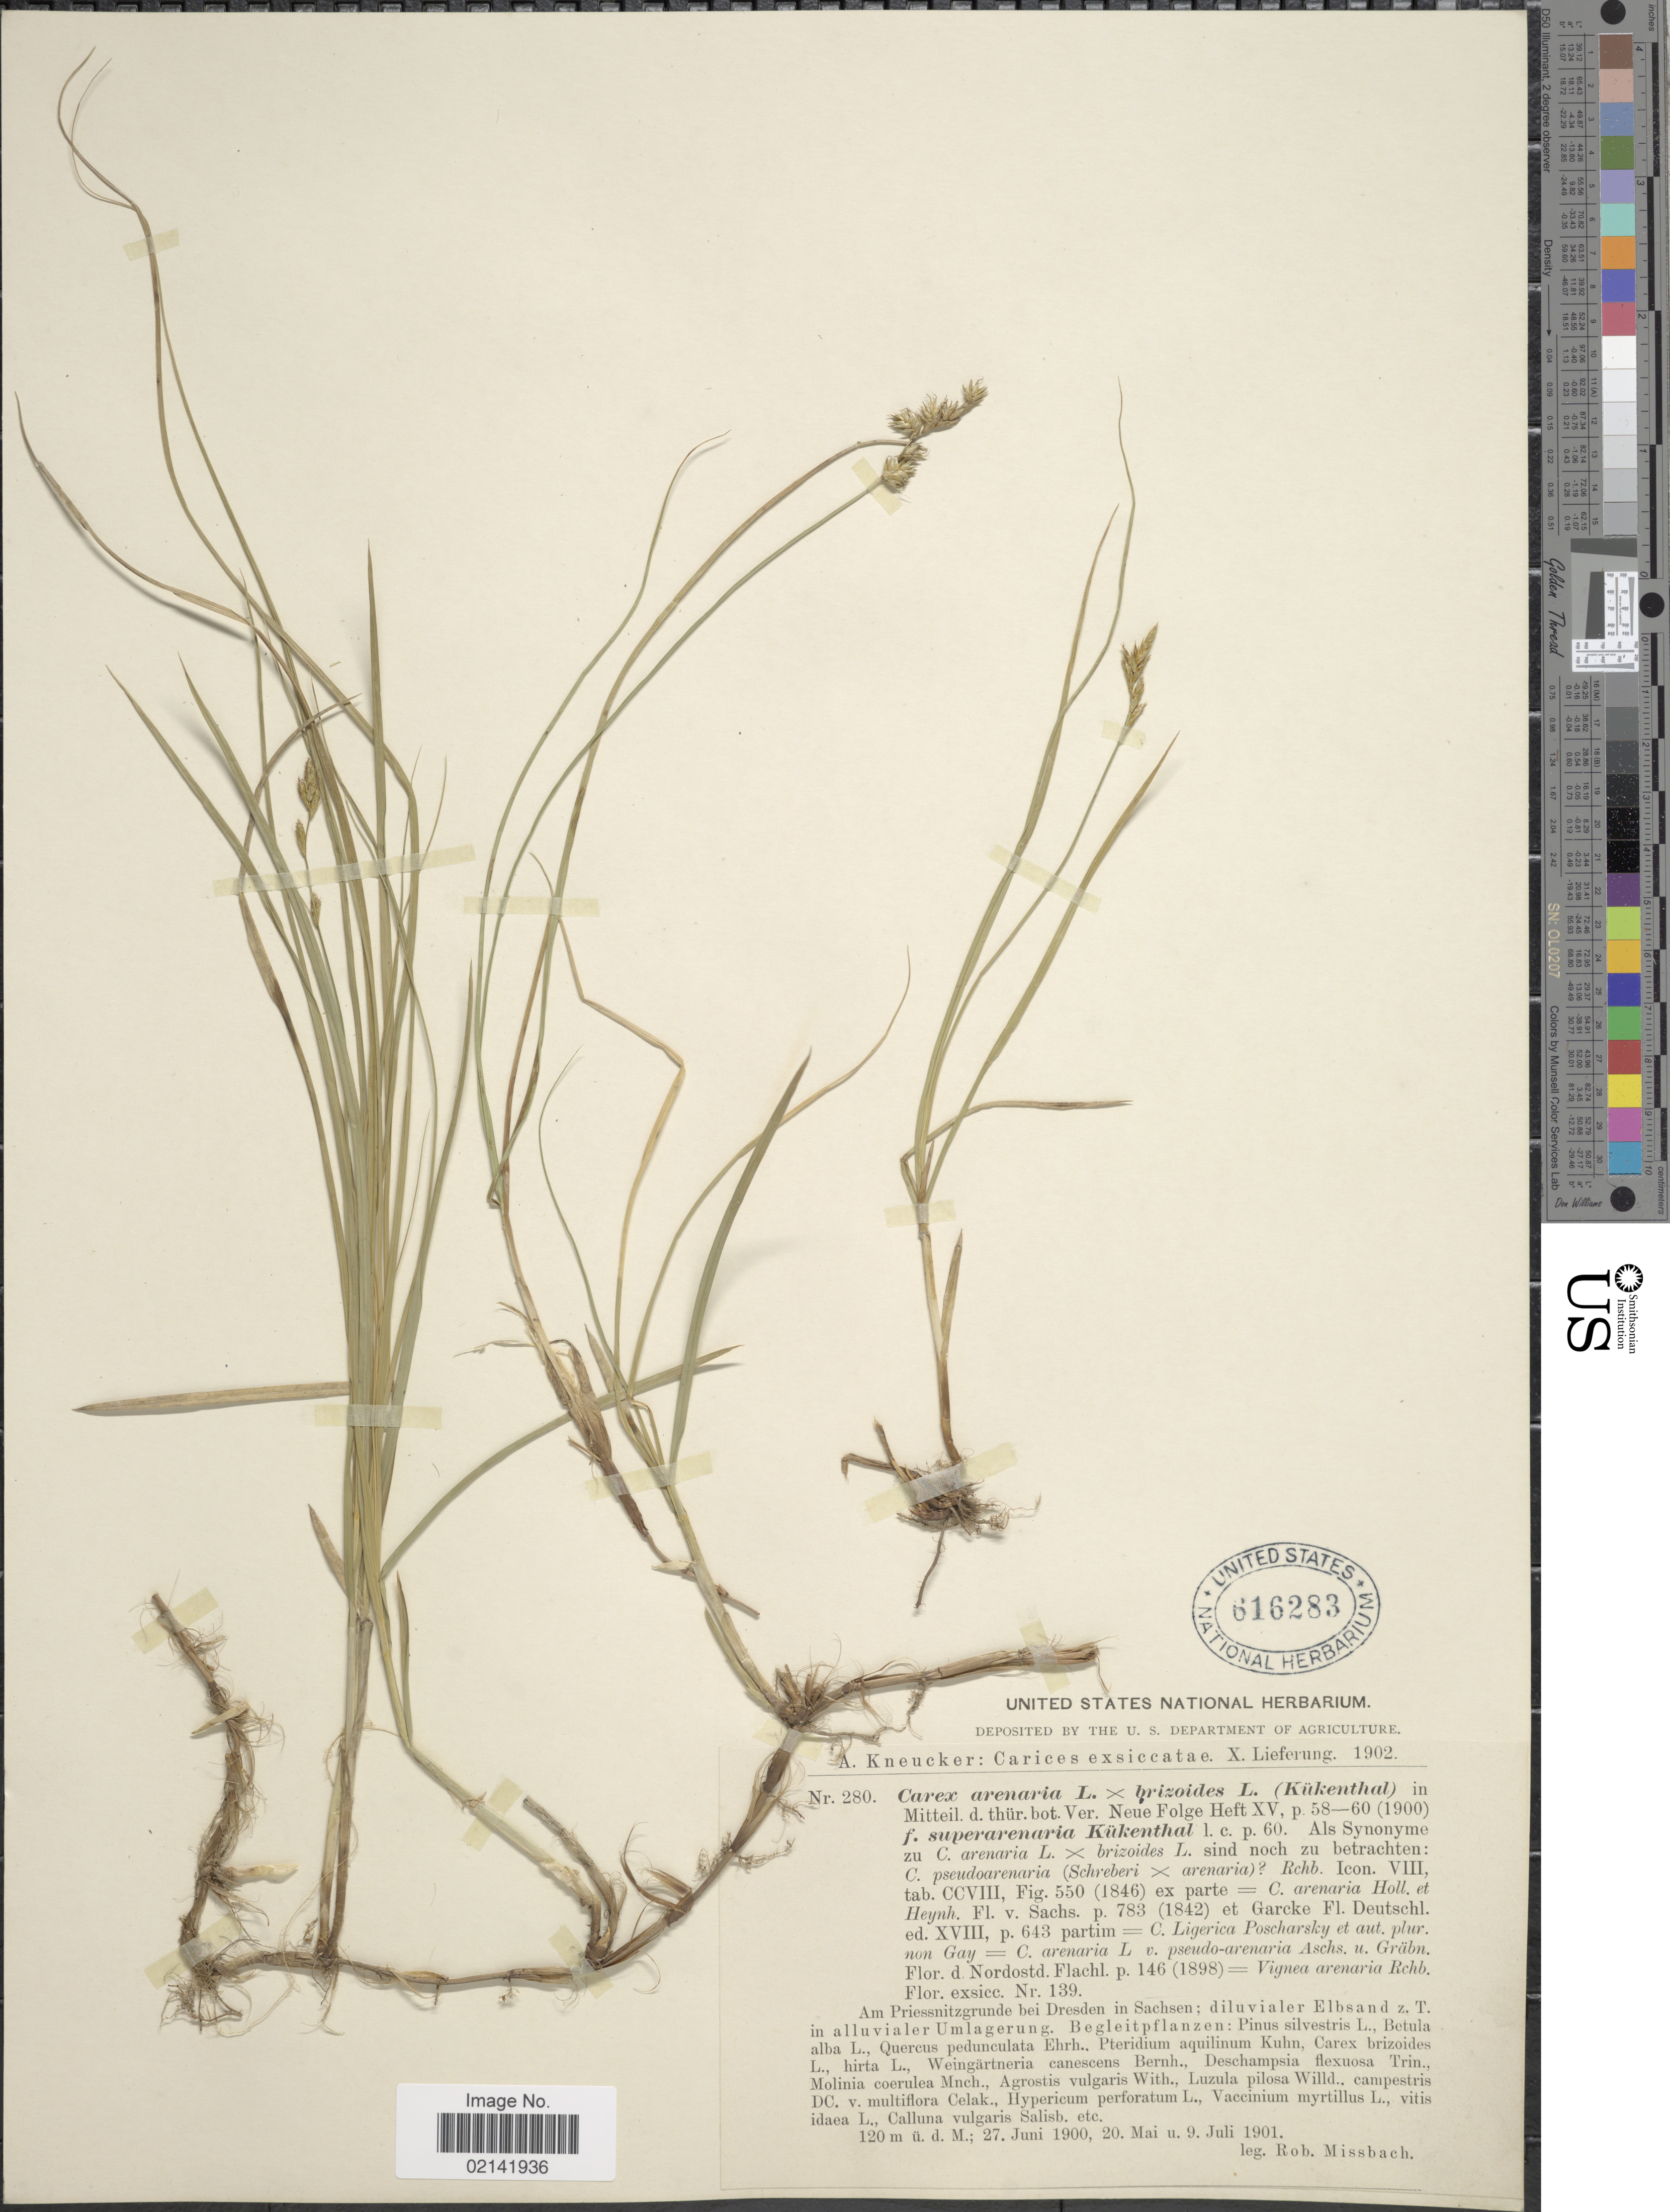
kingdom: Plantae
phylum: Tracheophyta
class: Liliopsida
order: Poales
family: Cyperaceae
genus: Carex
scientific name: Carex arenaria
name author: L.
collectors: R. Missbach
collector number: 280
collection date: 1900-06-27/1901-07-09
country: Germany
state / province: Sachsen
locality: Am Priessnitzgrunde bei Dresden in Sachsen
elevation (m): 120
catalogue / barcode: US 616283